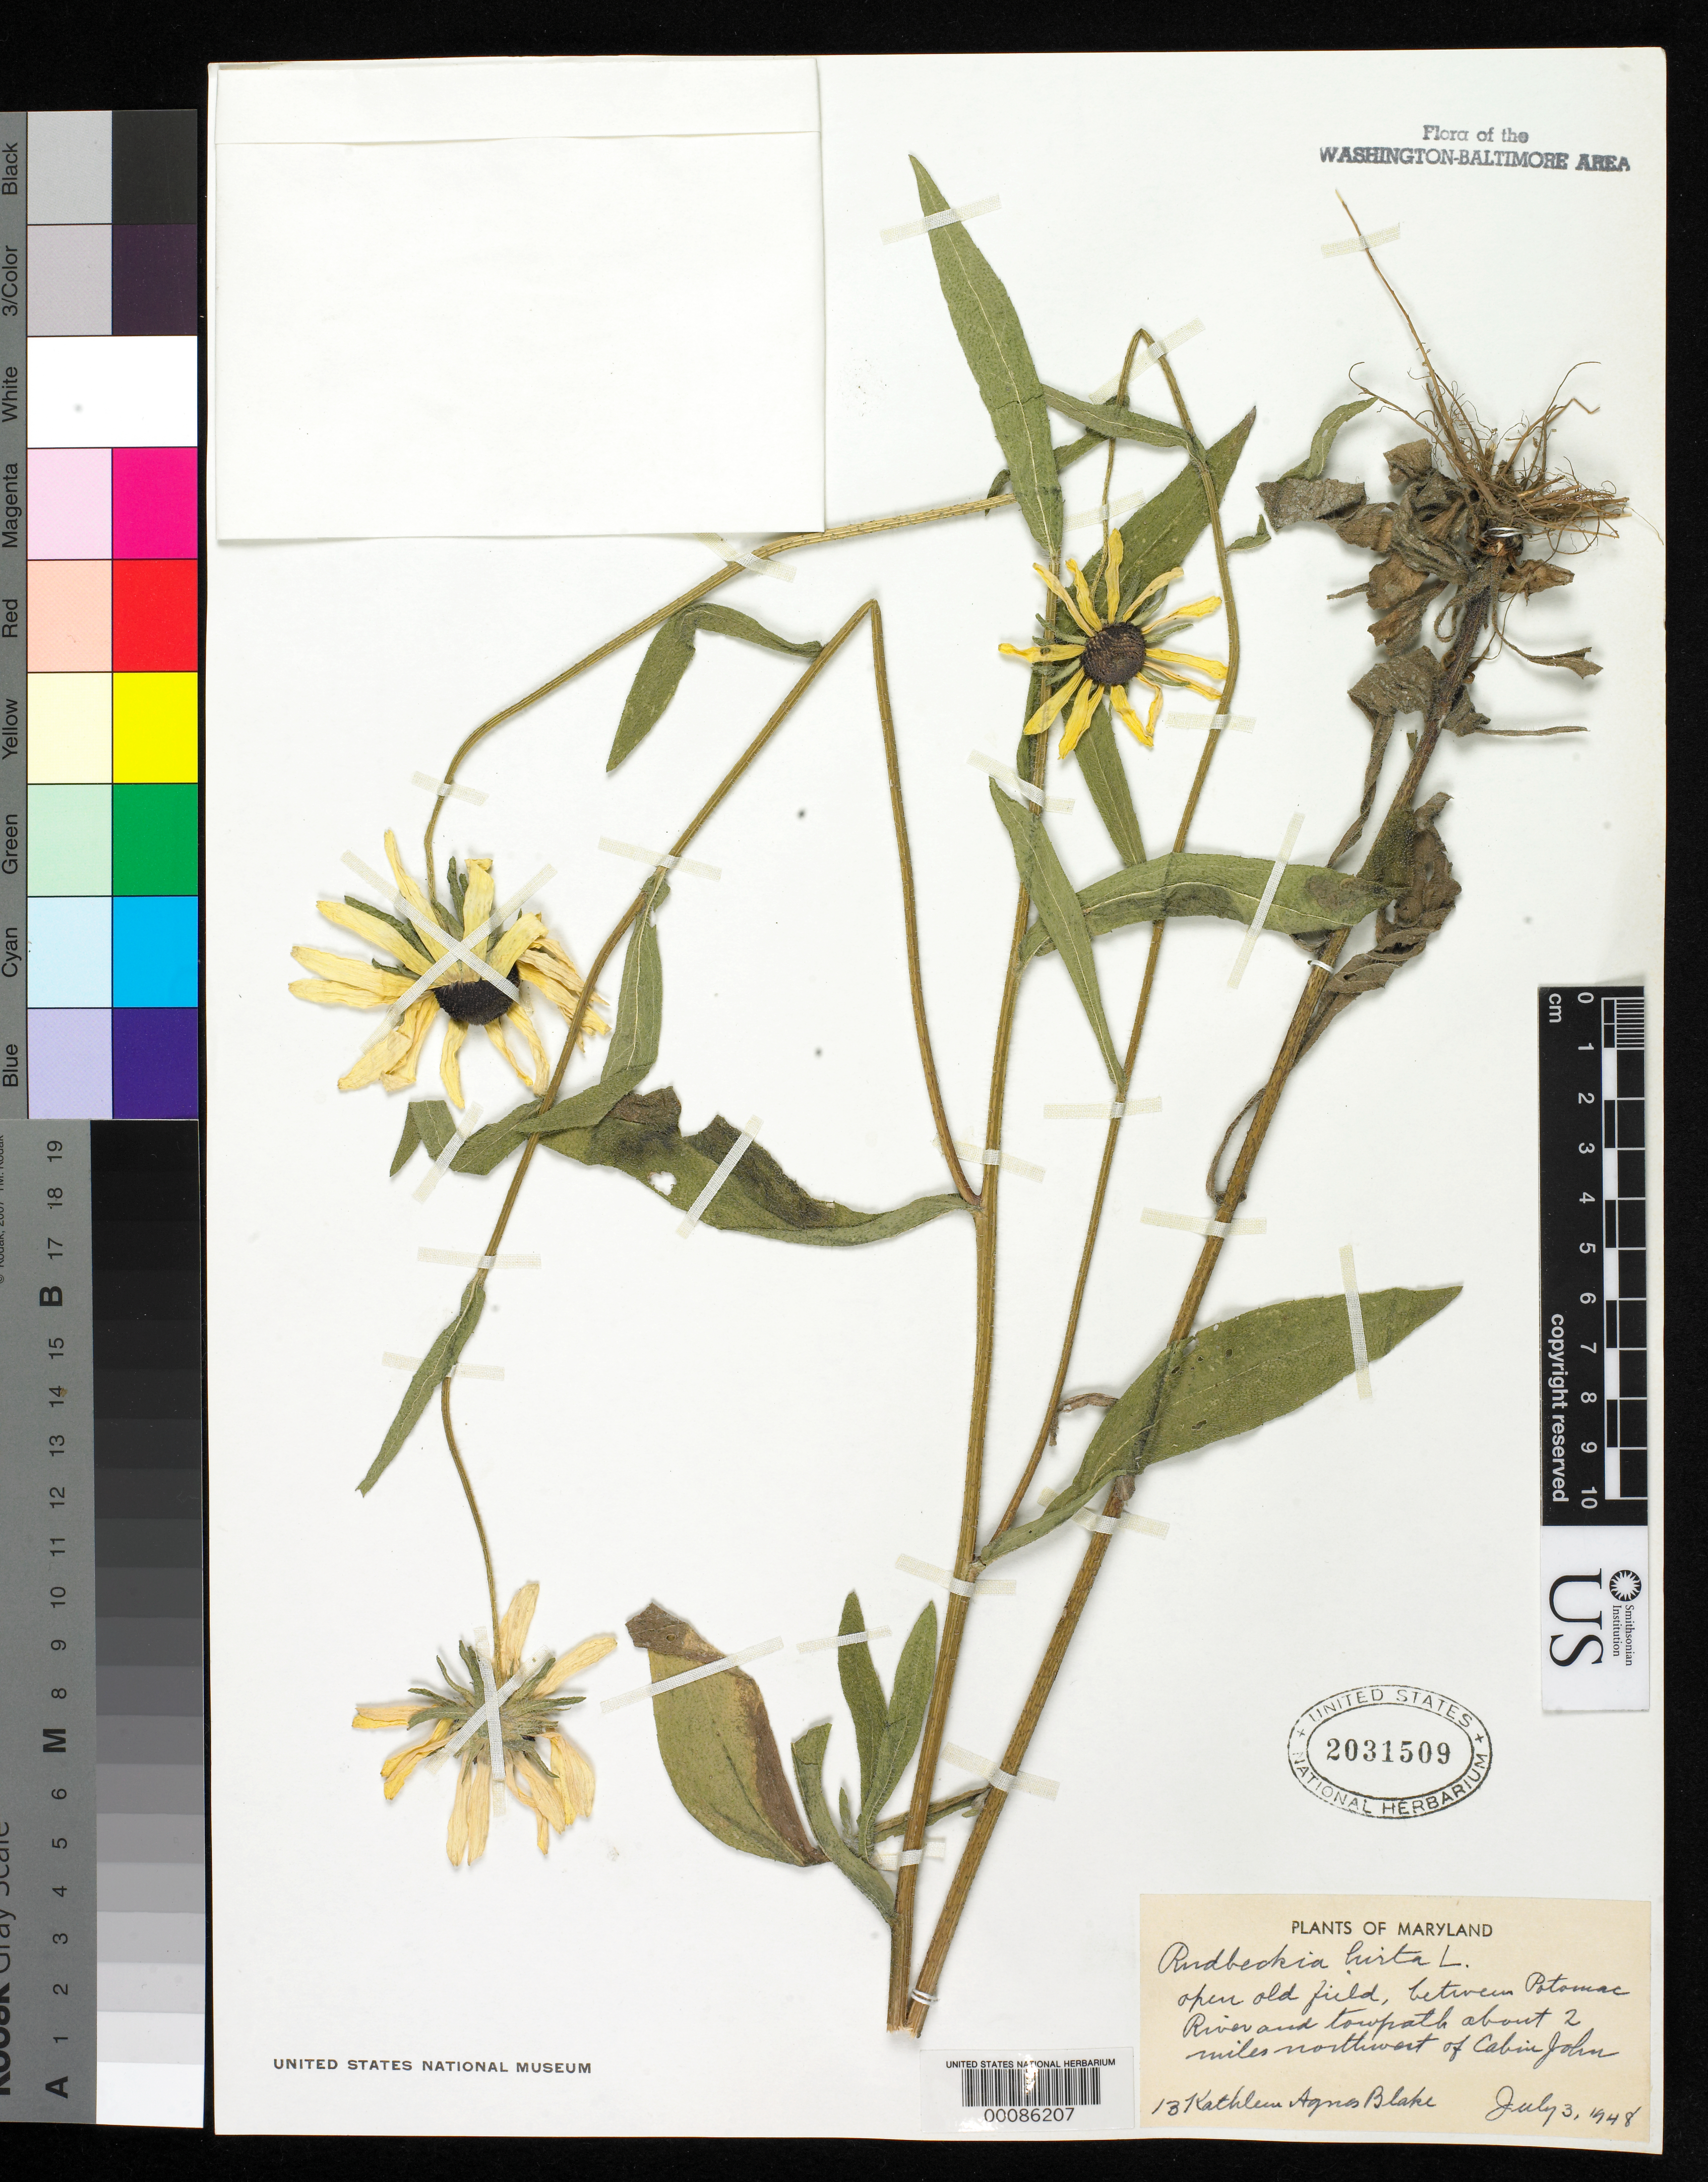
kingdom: Plantae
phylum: Tracheophyta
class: Magnoliopsida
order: Asterales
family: Asteraceae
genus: Rudbeckia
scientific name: Rudbeckia hirta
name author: L.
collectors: K. A. Blake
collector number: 13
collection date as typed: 03 Jul 1948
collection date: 1948-07-03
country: United States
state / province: Maryland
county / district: Montgomery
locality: NW of Cabin John between River and Canal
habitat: Open old field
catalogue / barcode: US 2031509